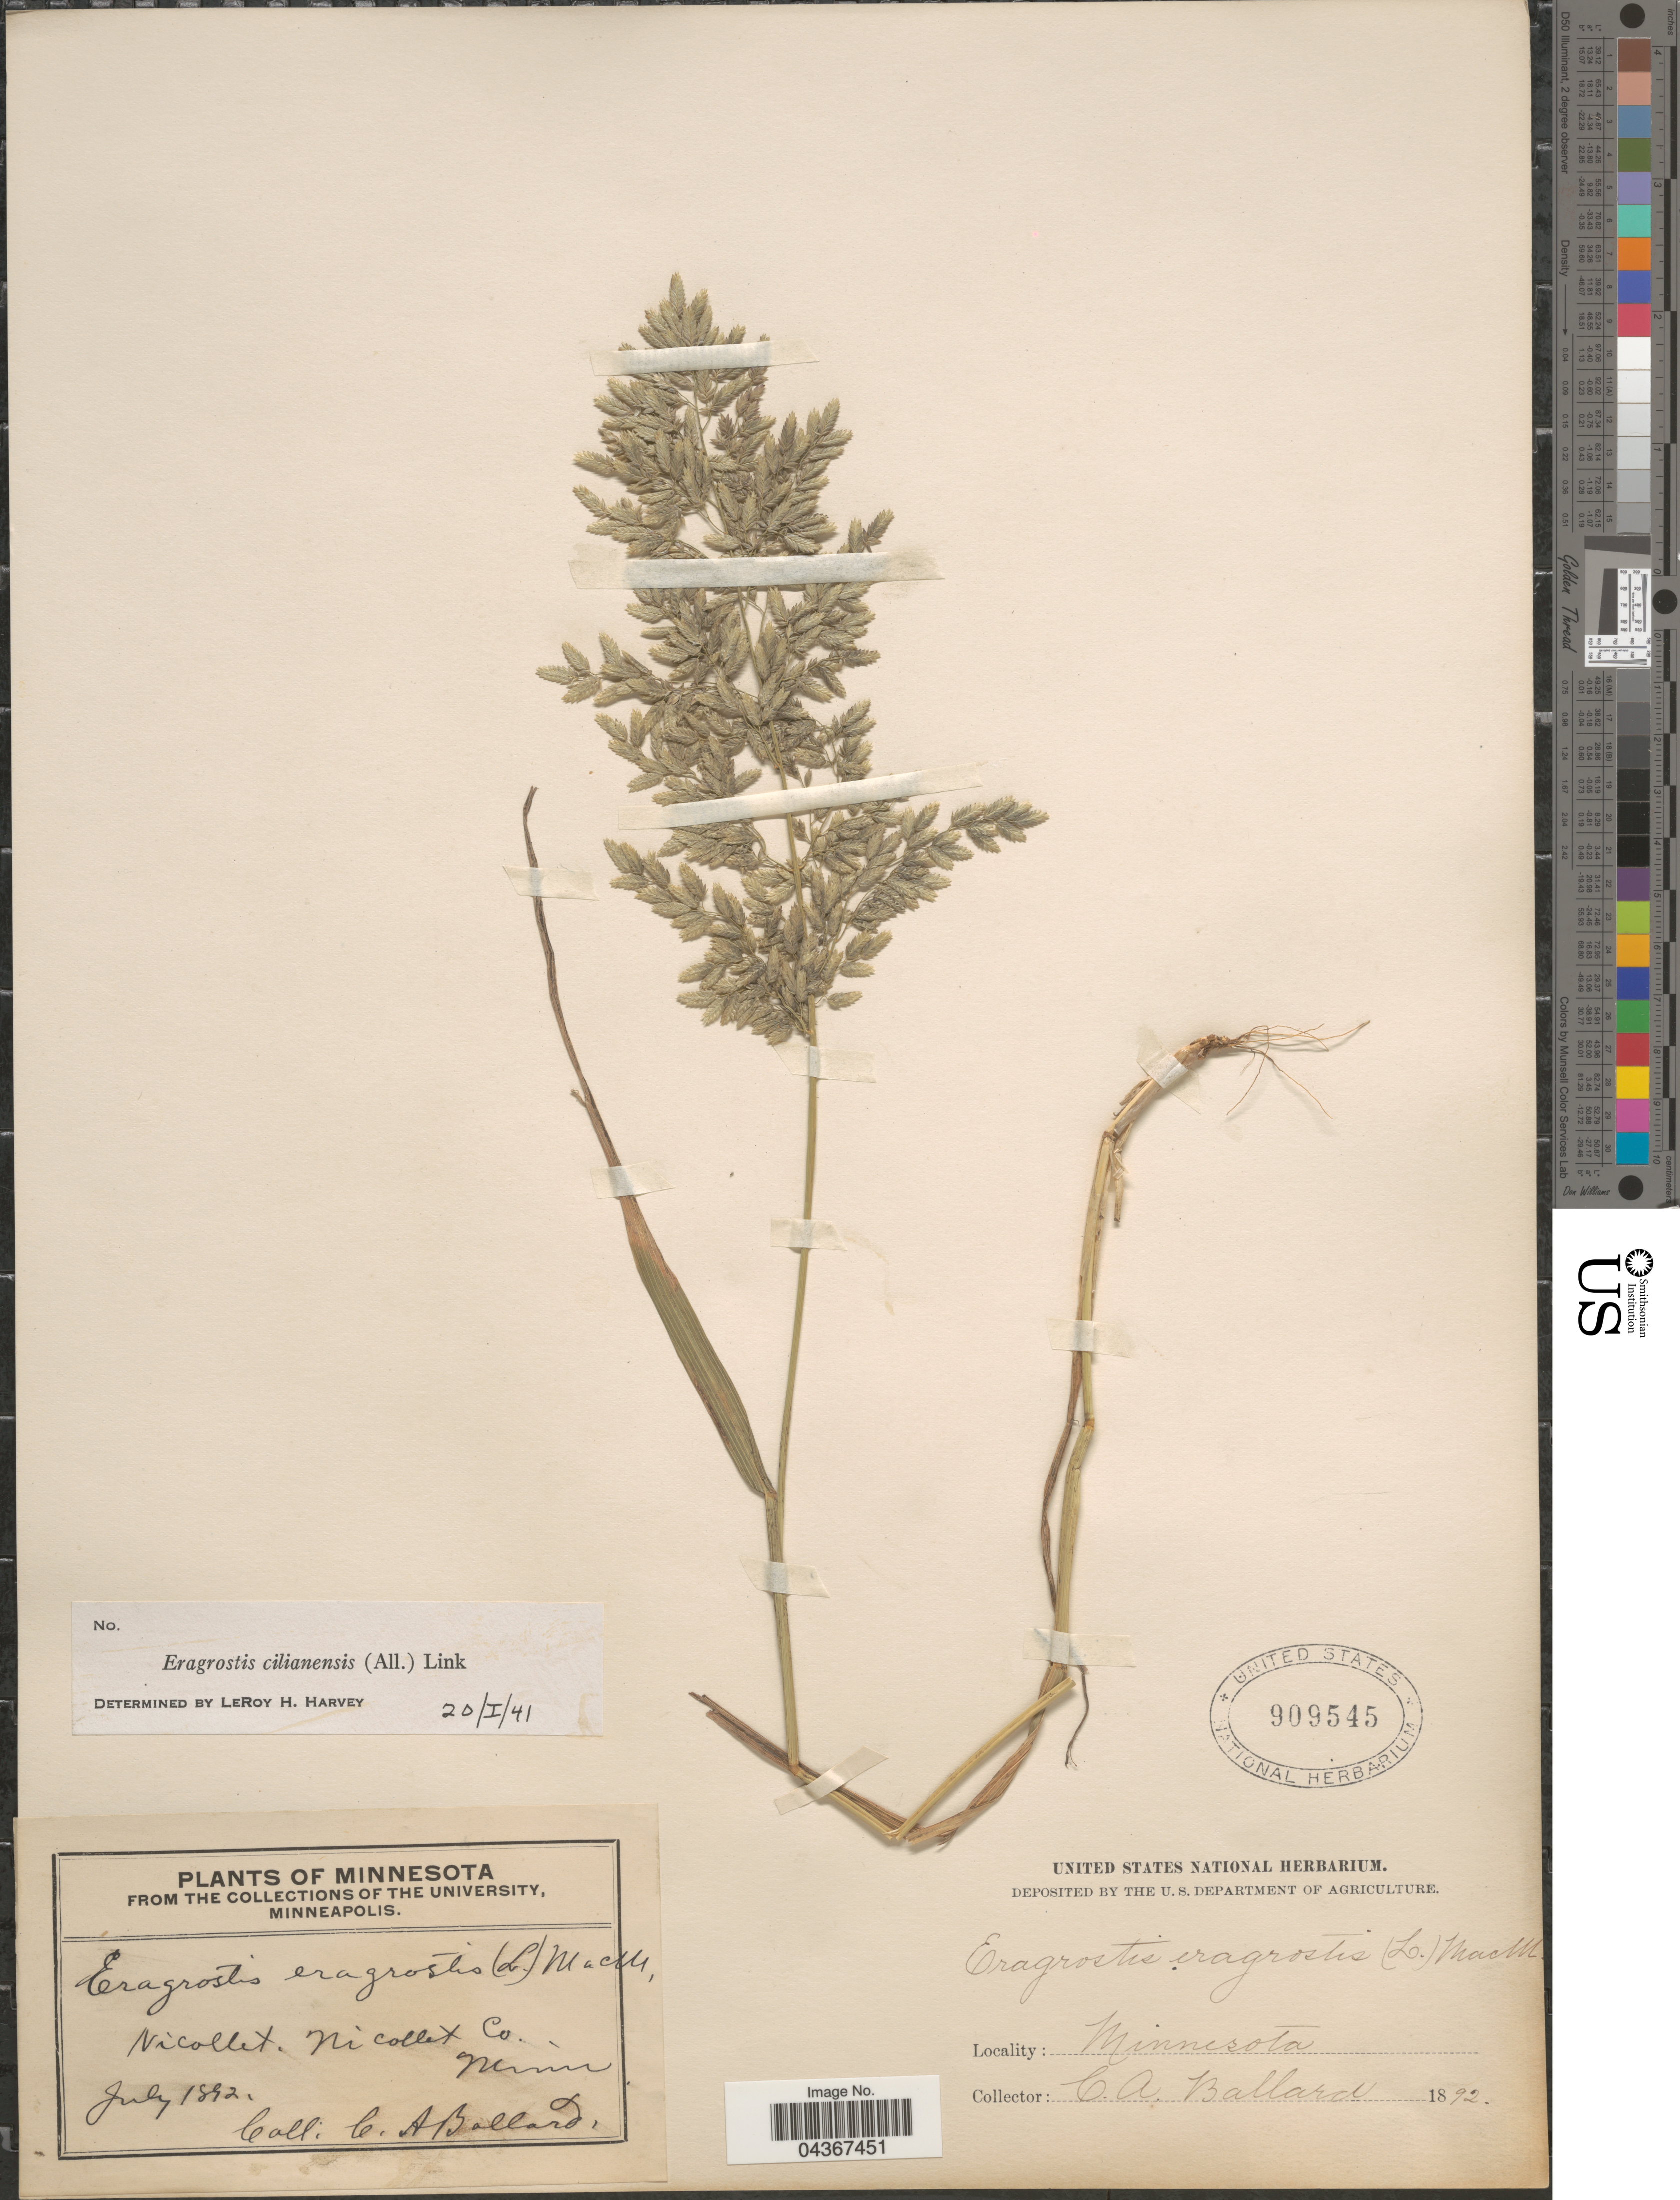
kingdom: Plantae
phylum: Tracheophyta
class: Liliopsida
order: Poales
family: Poaceae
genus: Eragrostis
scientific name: Eragrostis cilianensis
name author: (Bellardi) Vignolo ex Janch.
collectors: C. A. Ballard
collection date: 1892-07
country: United States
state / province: Minnesota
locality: Nicollet. Nicollet Co.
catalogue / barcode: US 909545